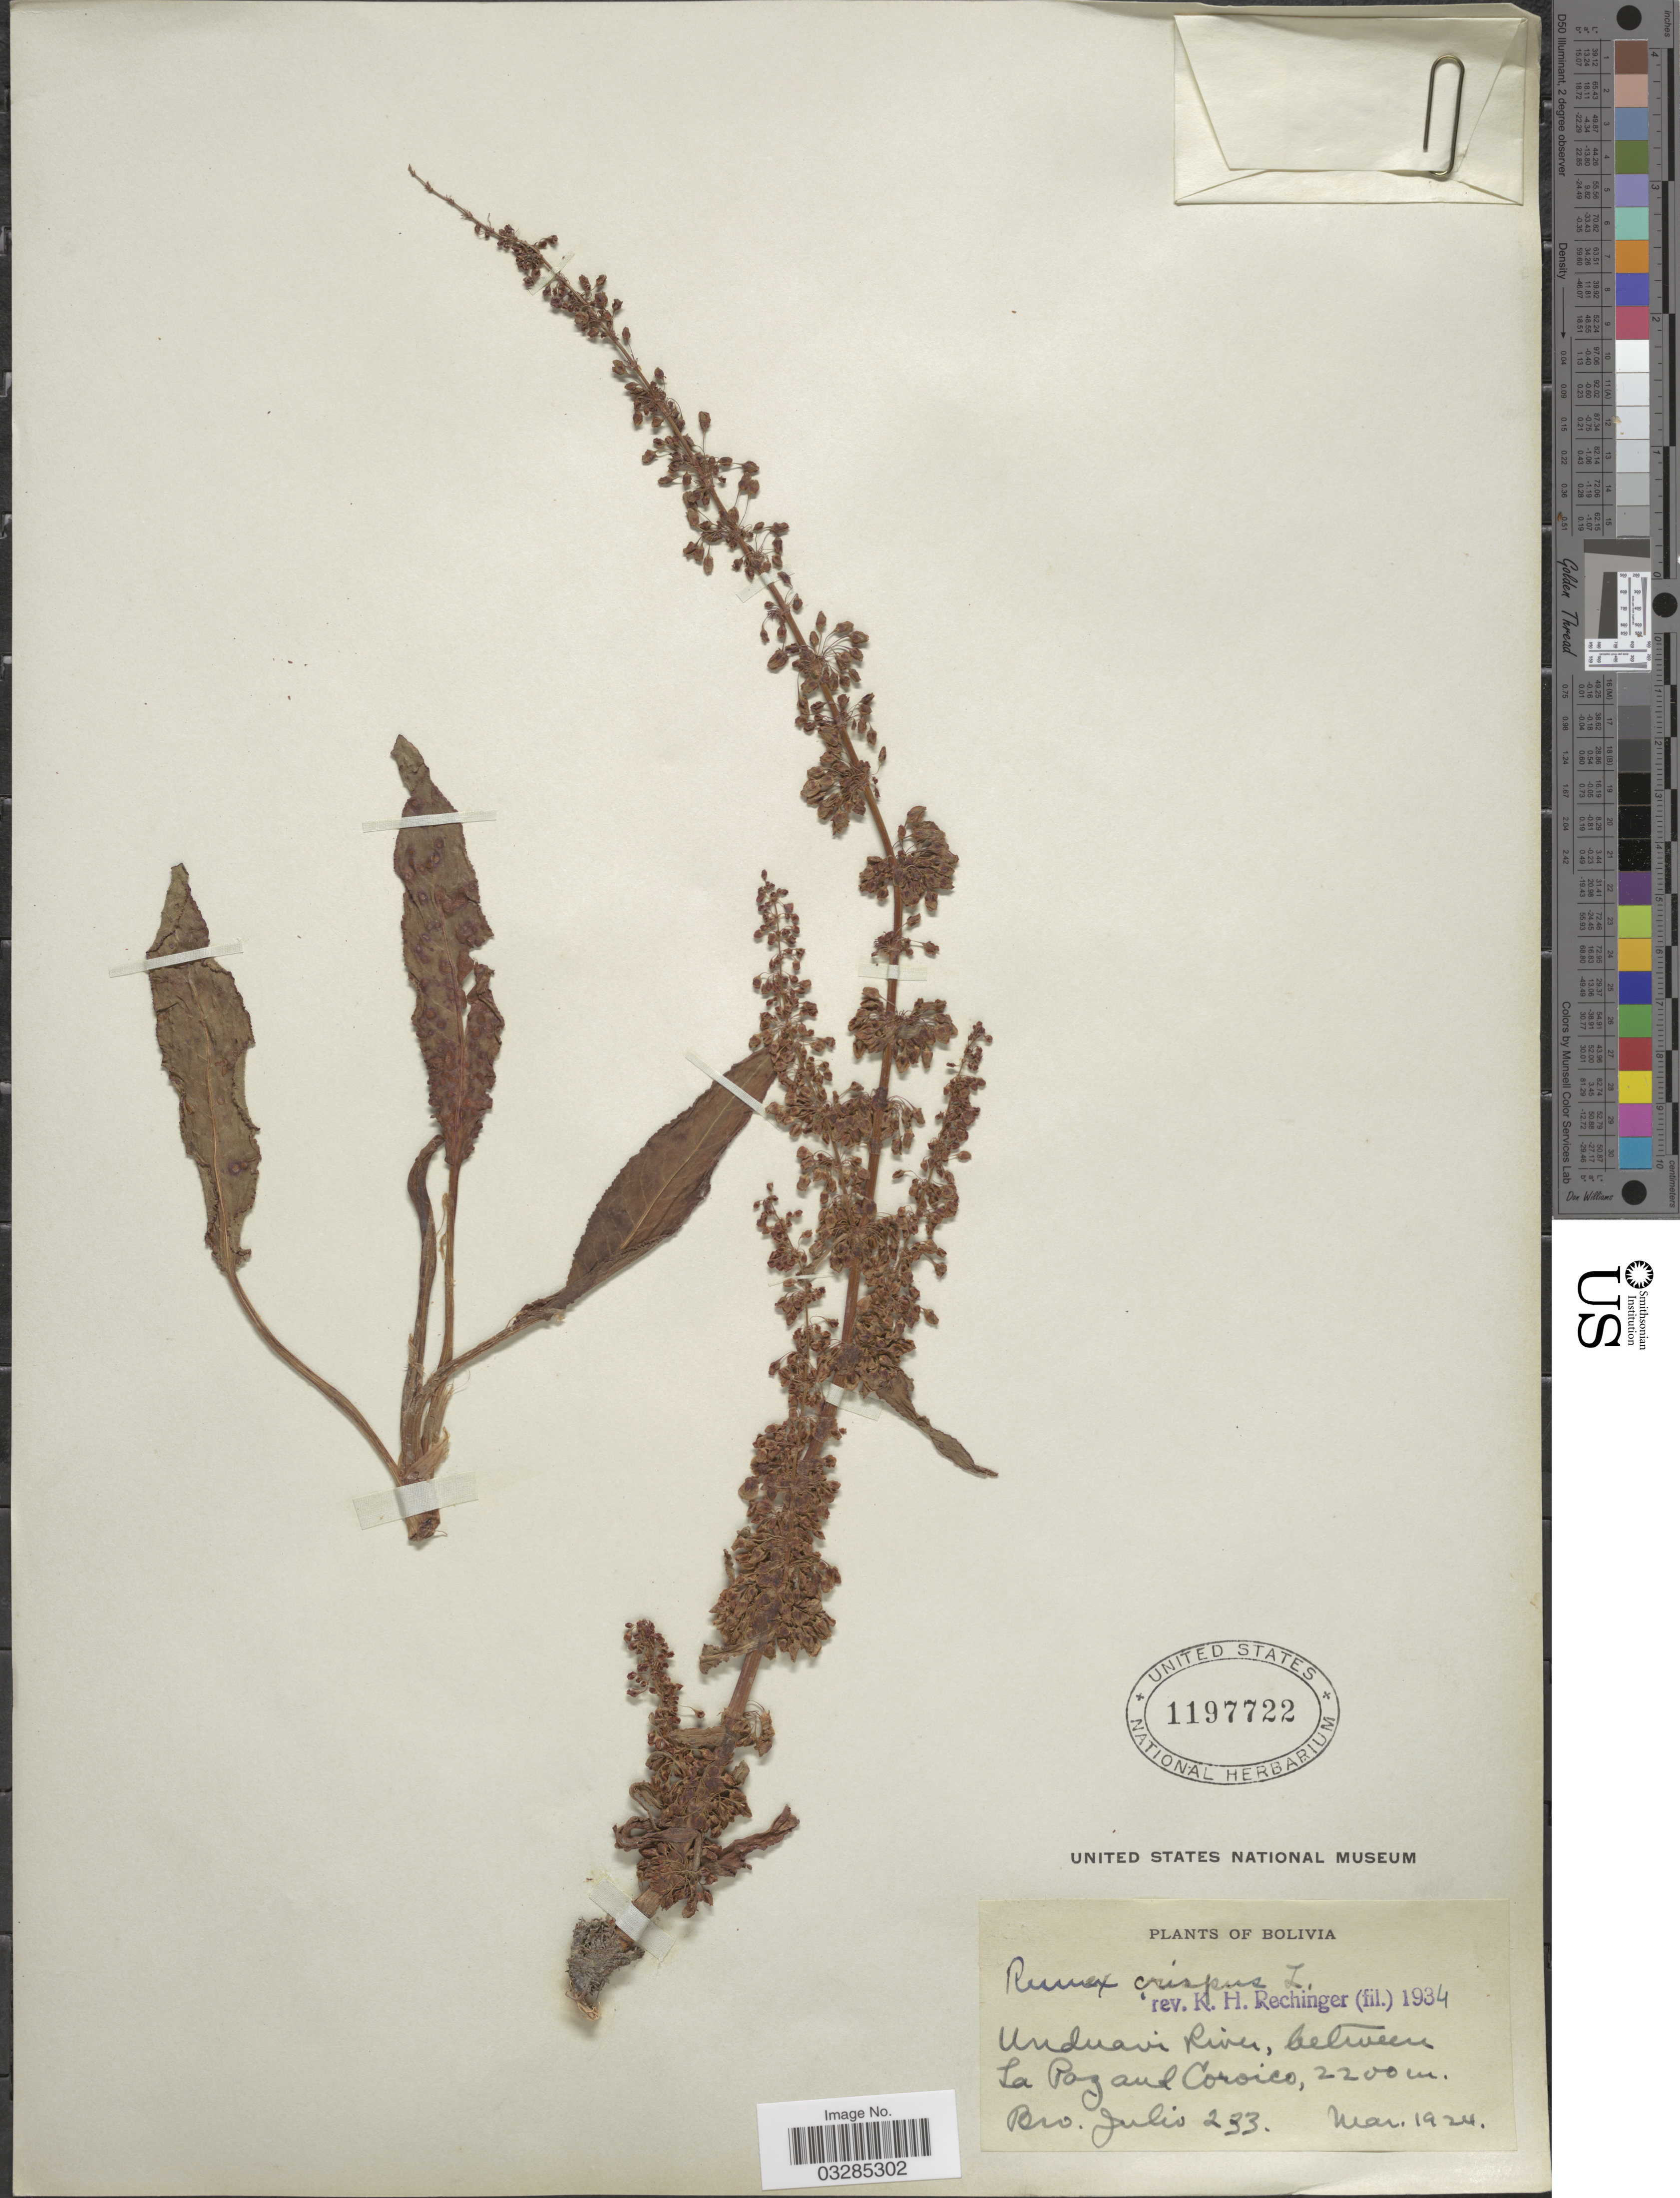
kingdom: Plantae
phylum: Tracheophyta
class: Magnoliopsida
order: Caryophyllales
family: Polygonaceae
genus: Rumex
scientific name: Rumex crispus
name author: L.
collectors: Bro. Julio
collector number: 233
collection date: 1924-03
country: Bolivia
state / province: La Paz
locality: Unduavi River, between La Paz and Coroico.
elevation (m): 2200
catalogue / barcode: US 1197722